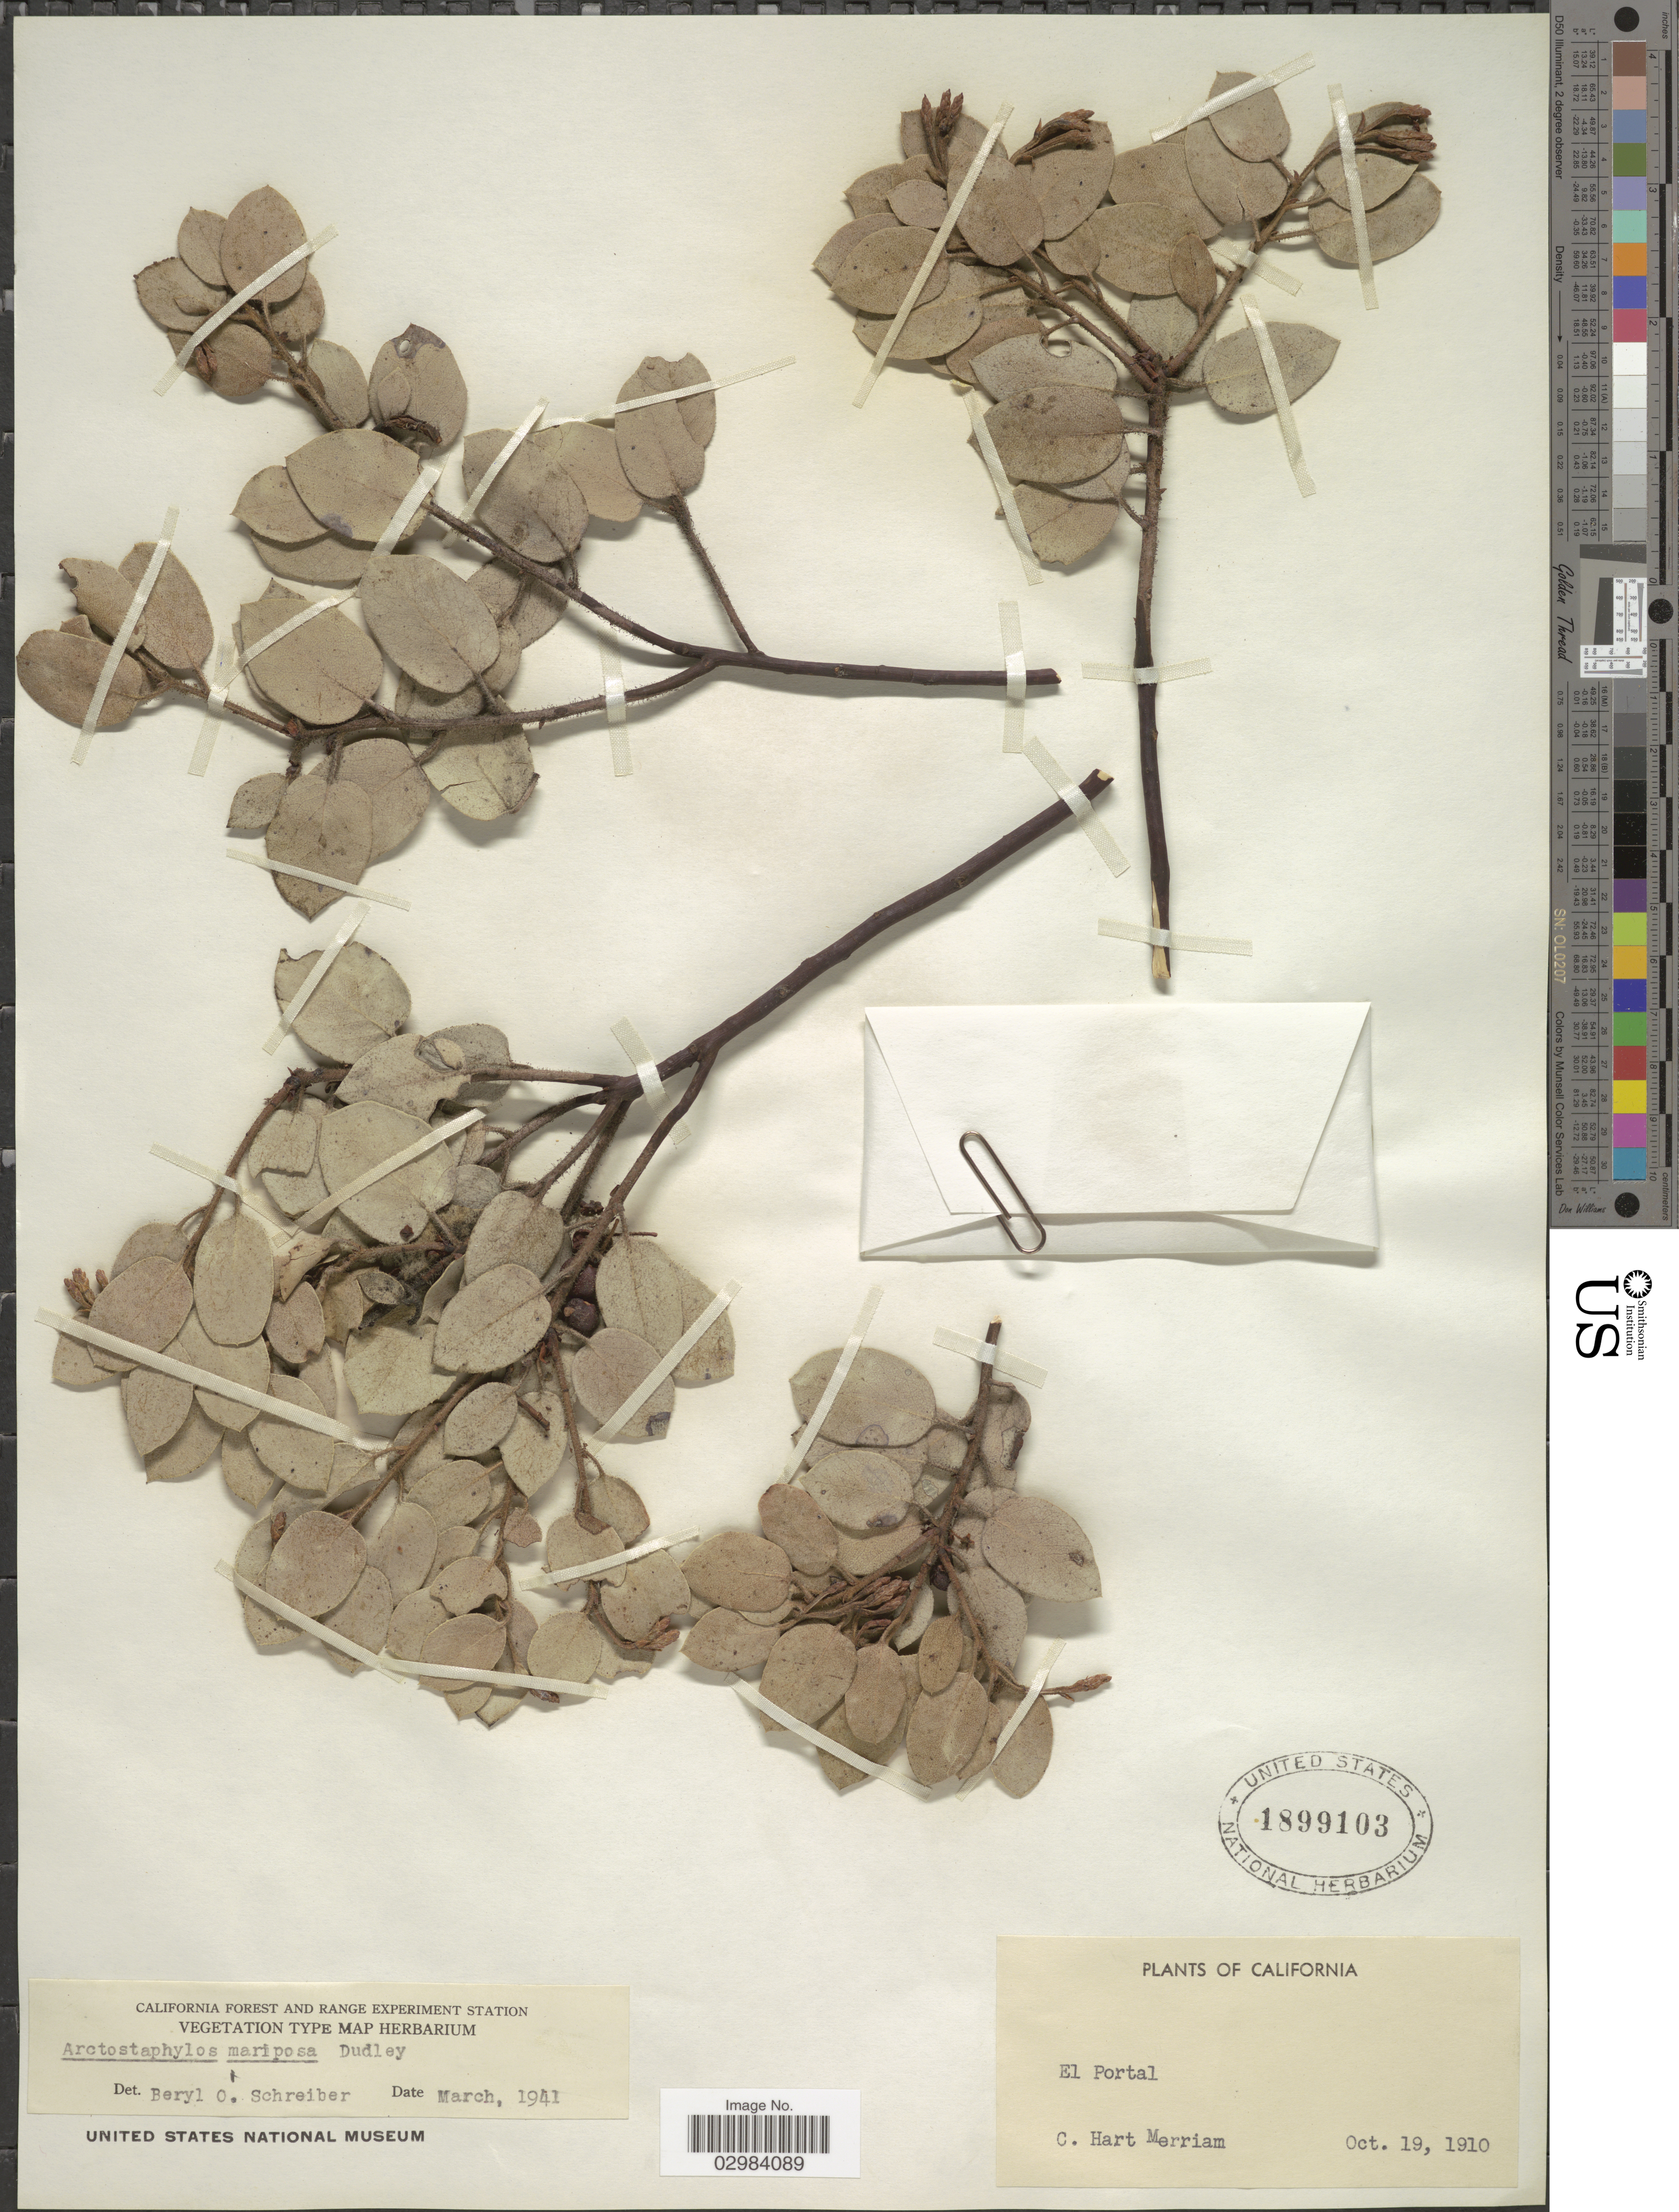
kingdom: Plantae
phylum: Tracheophyta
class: Magnoliopsida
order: Ericales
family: Ericaceae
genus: Arctostaphylos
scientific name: Arctostaphylos mariposa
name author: Dudley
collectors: C. Merriam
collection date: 1910-10-19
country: United States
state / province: California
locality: El Portal.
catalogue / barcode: US 1899103